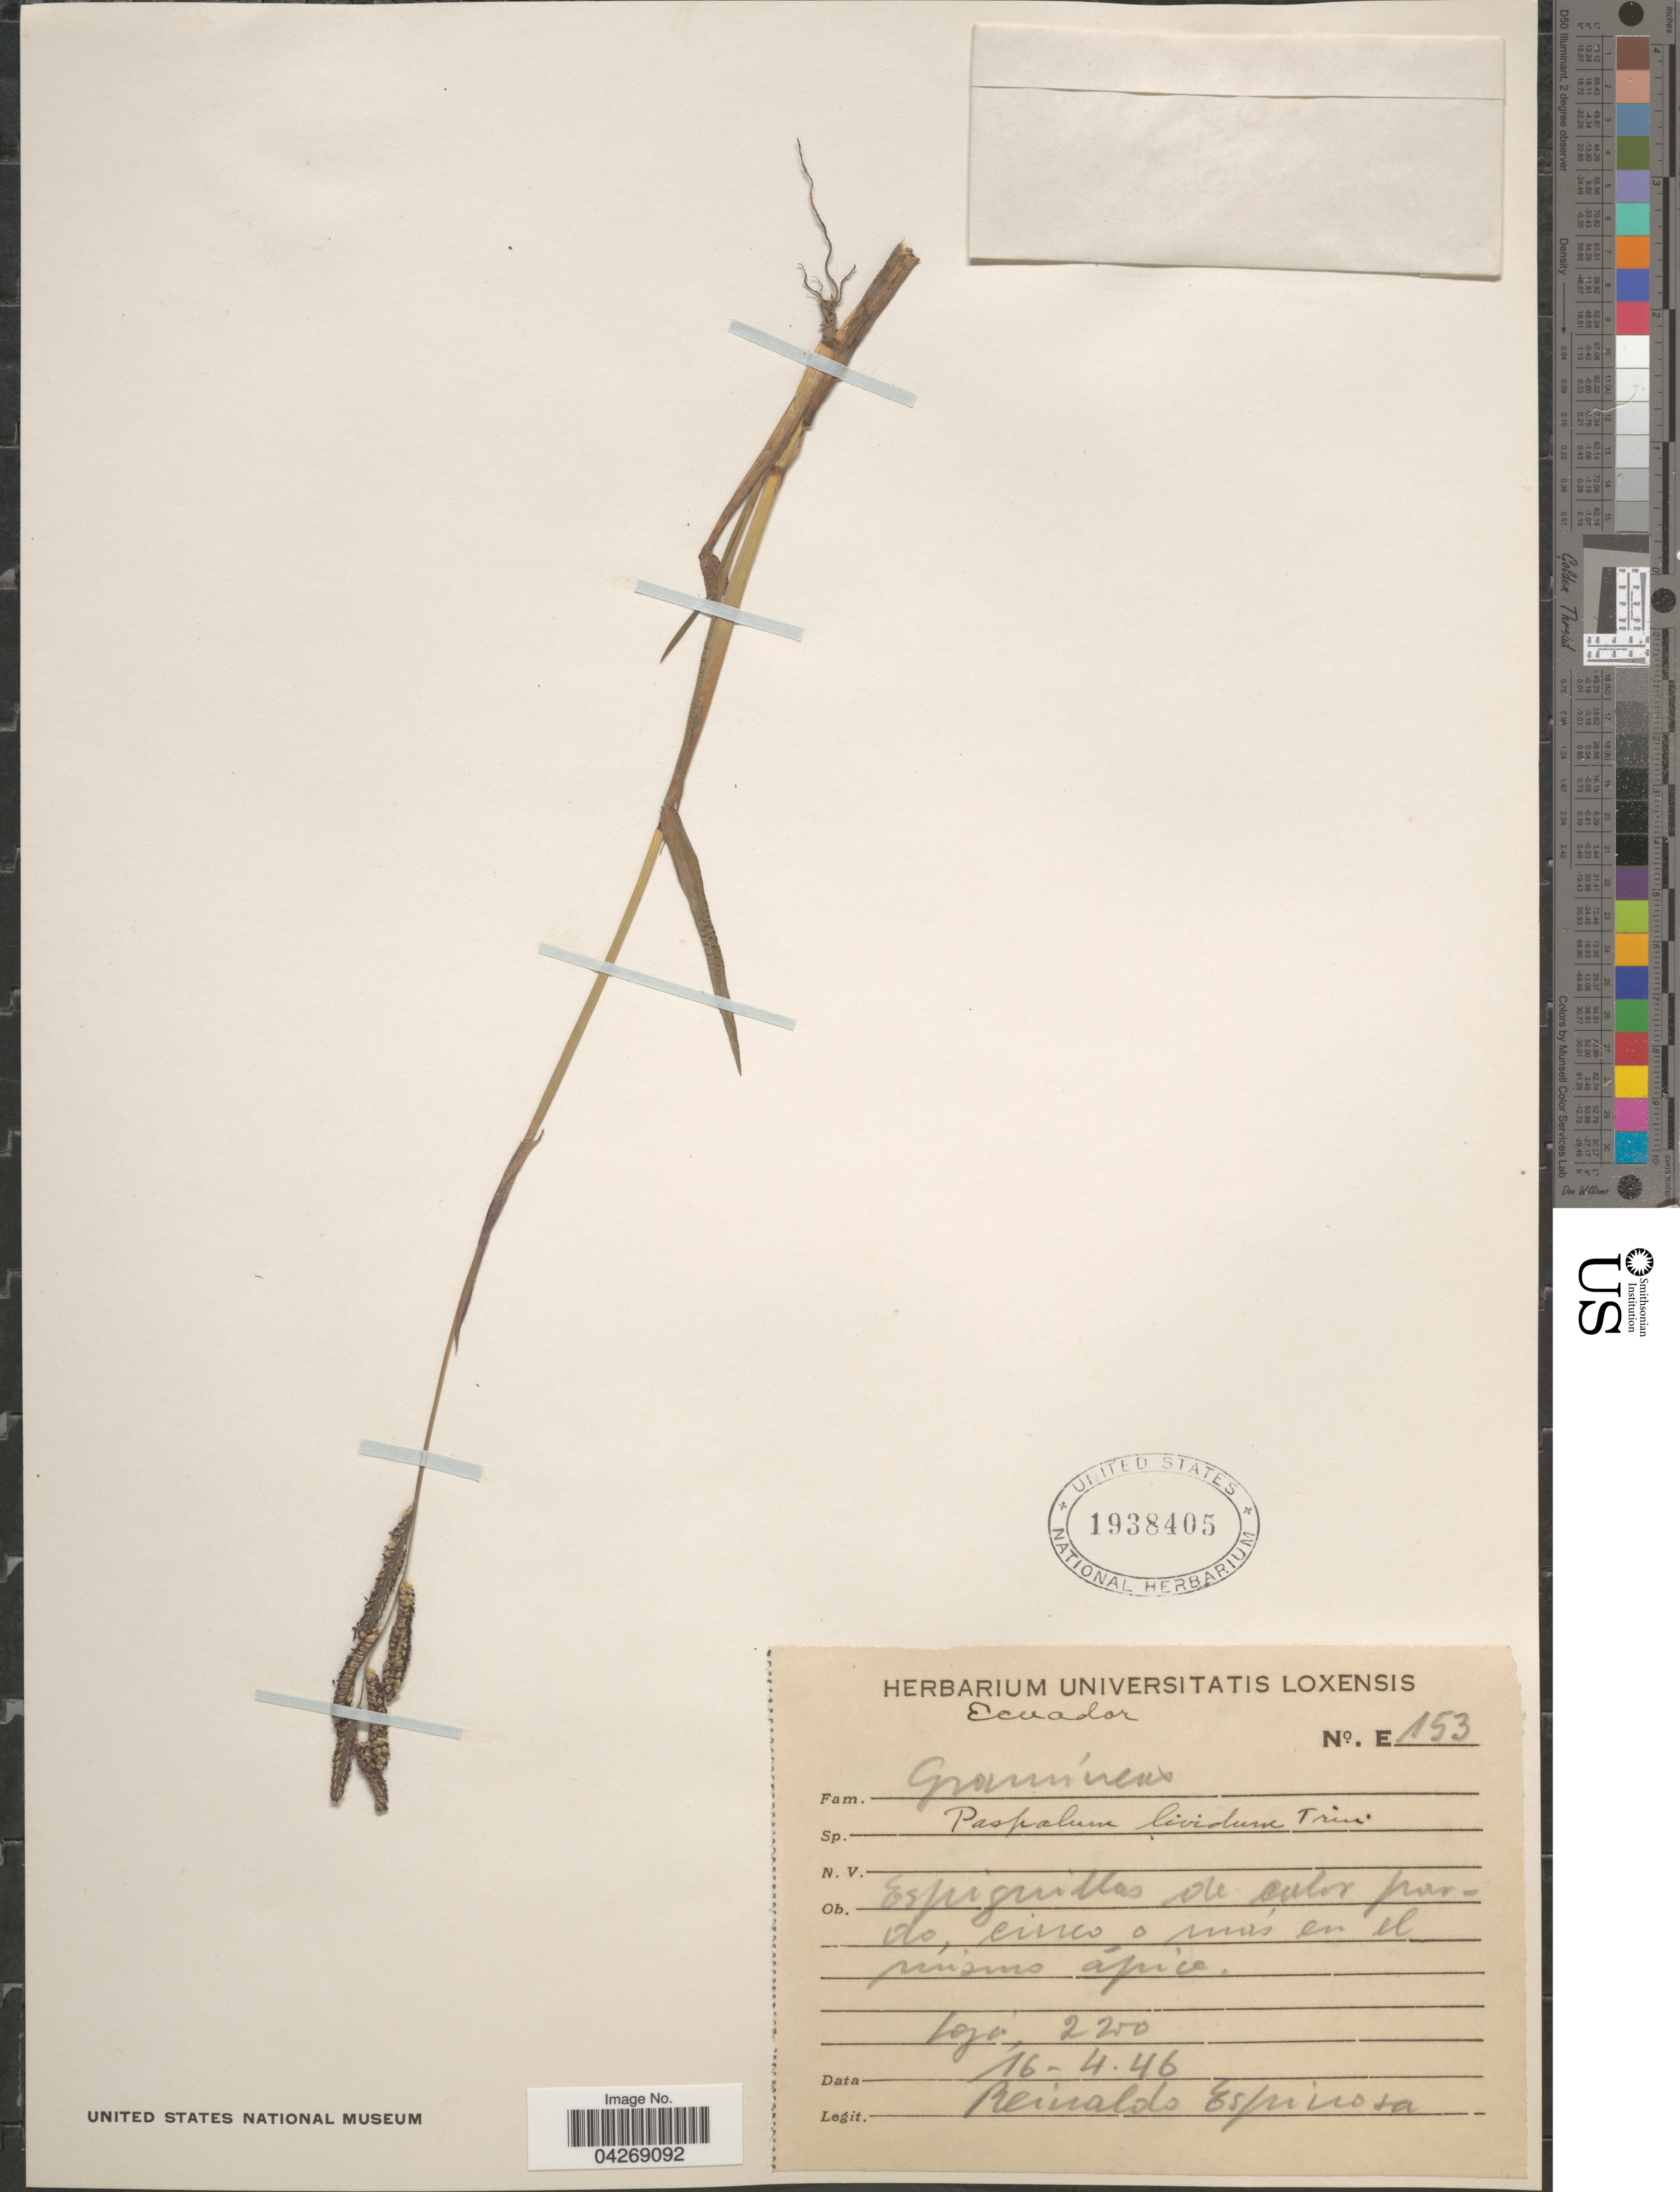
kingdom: Plantae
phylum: Tracheophyta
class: Liliopsida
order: Poales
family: Poaceae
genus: Paspalum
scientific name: Paspalum denticulatum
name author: Trin.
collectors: R. Espinosa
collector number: E153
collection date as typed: Transcribed d/m/y: 16/4/46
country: Ecuador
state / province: Loja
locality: Espiquillas de oulor pardo, cinco o más en el pinzino aprice. [interpreted]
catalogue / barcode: US 1938405